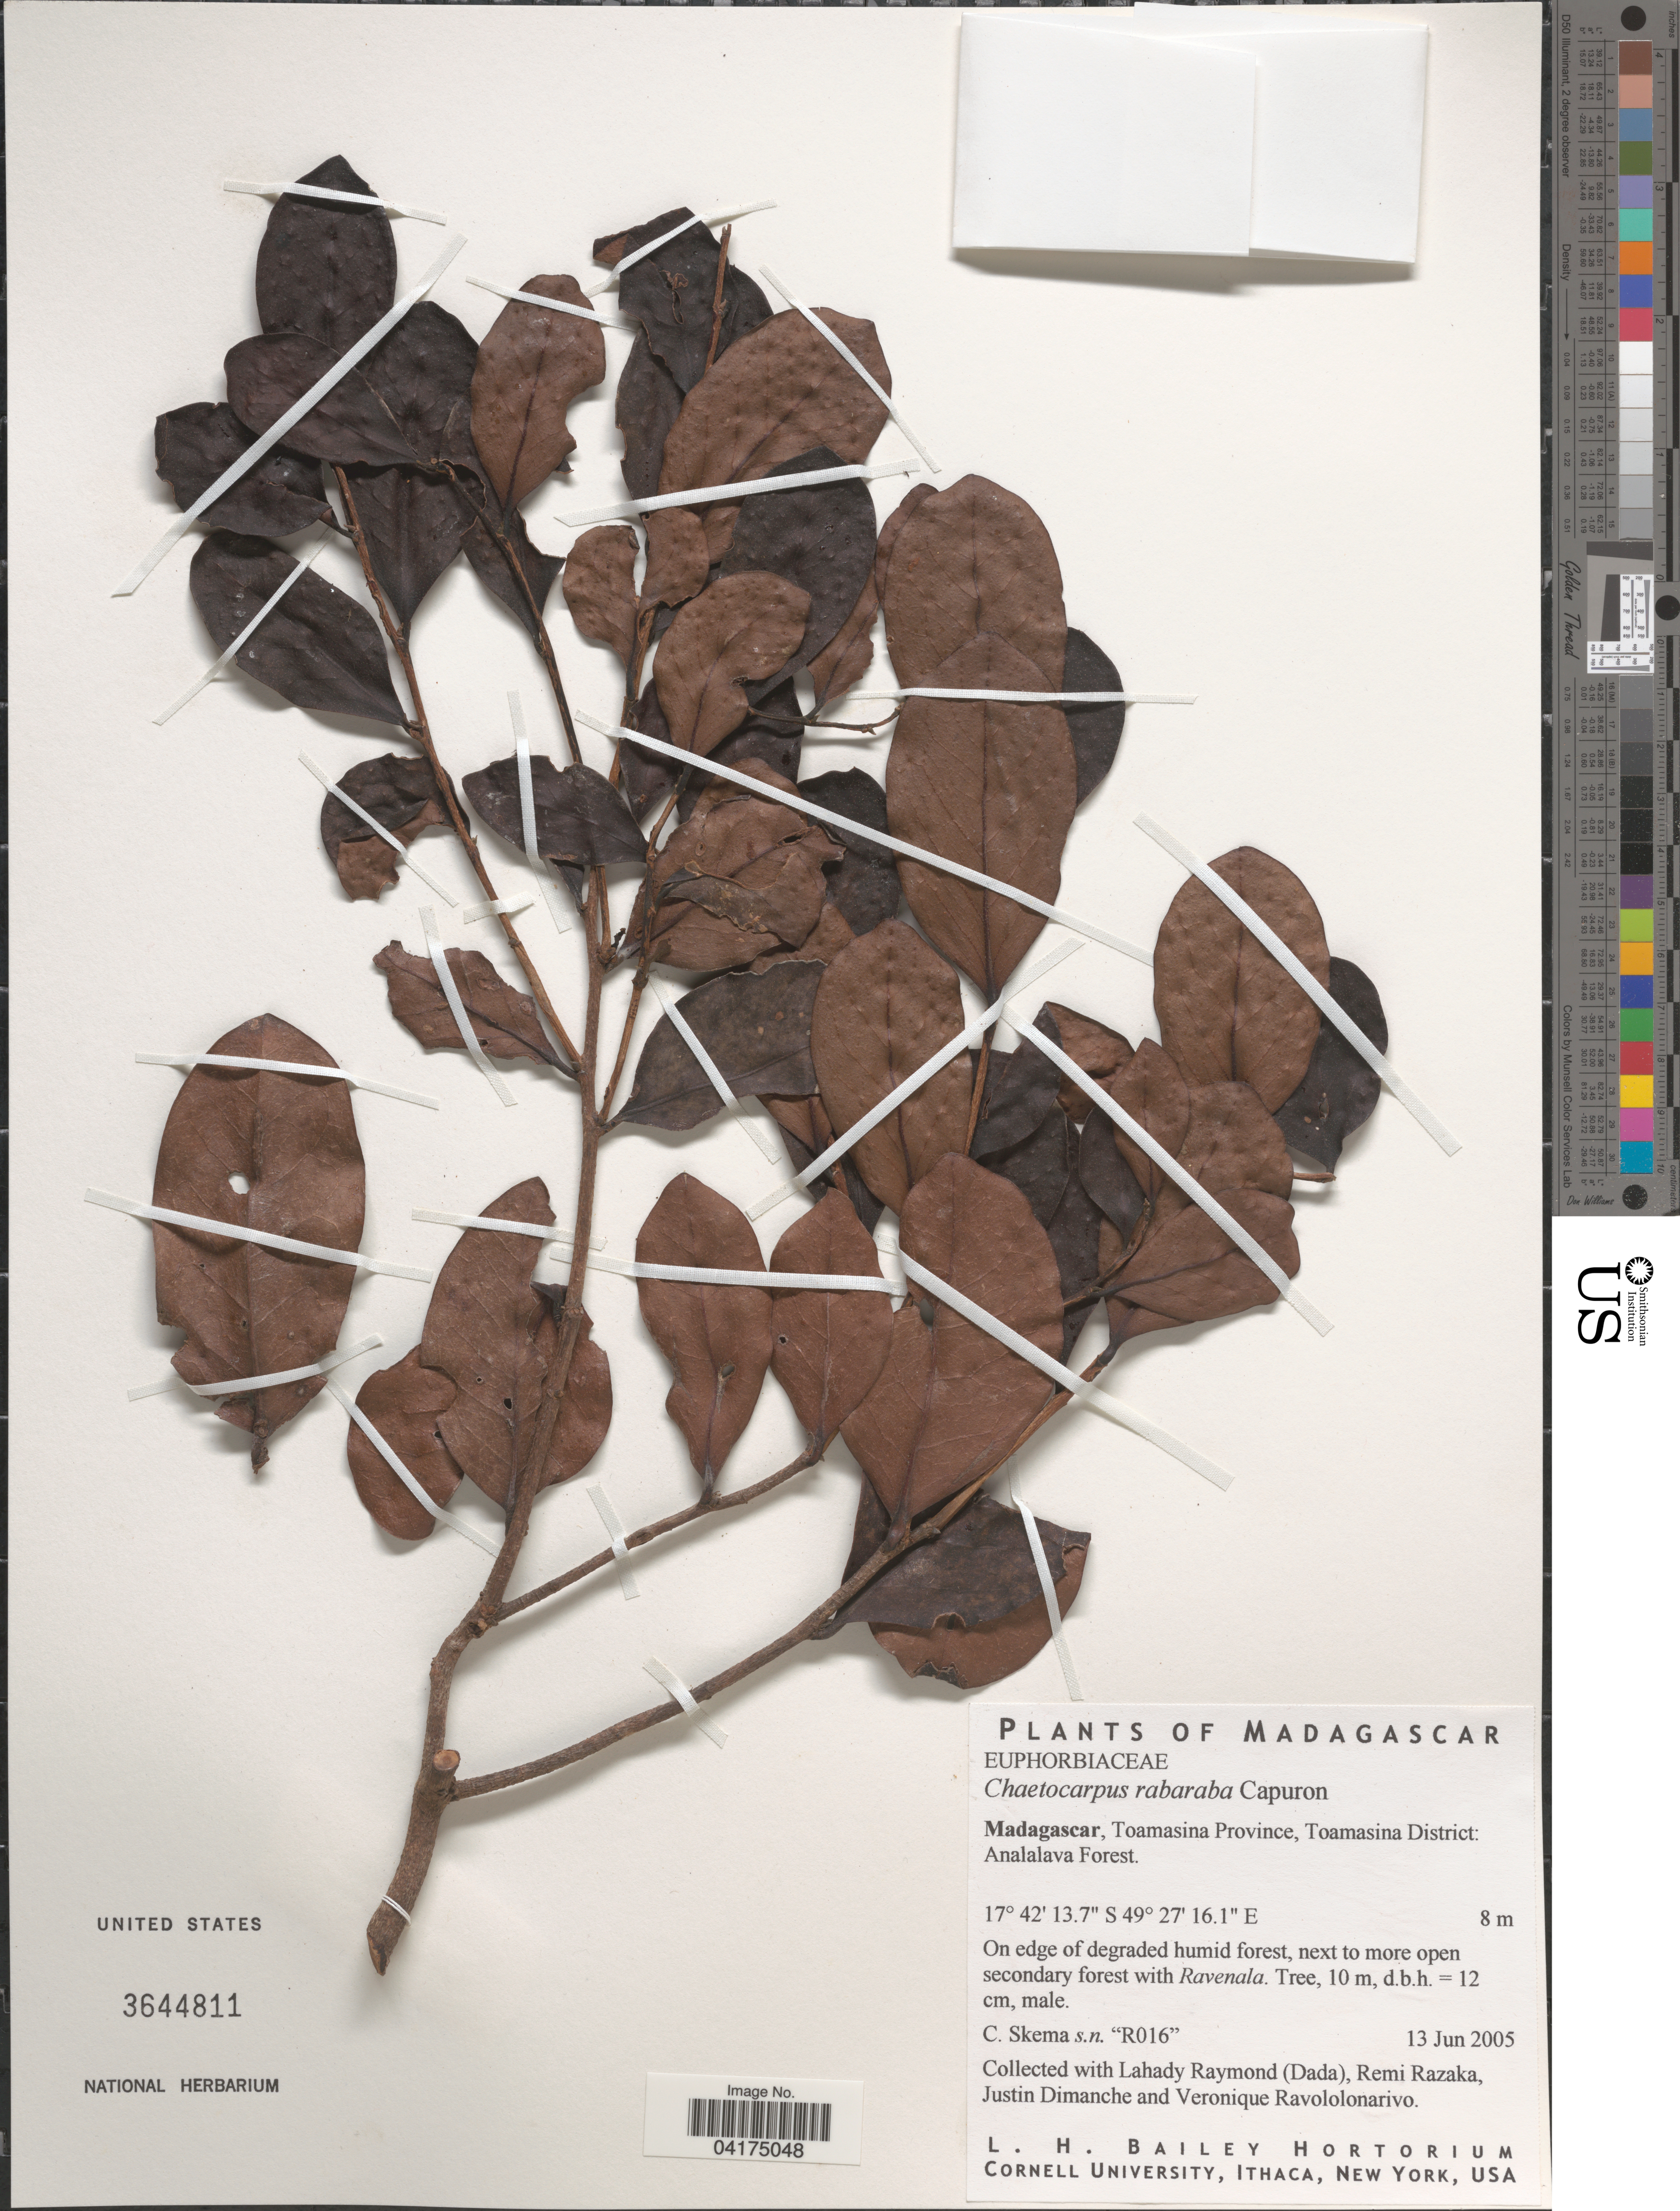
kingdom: Plantae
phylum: Tracheophyta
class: Magnoliopsida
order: Malpighiales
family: Peraceae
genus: Chaetocarpus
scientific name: Chaetocarpus rabaraba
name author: Capuron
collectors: C. Skema, L. Raymond, R. Razaka, J. Dimanche & V. Ravololonarivo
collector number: R016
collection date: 2005-06-13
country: Madagascar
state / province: Atsinanana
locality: Toamasina District: Analalava Forest.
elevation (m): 8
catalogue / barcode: US 3644811